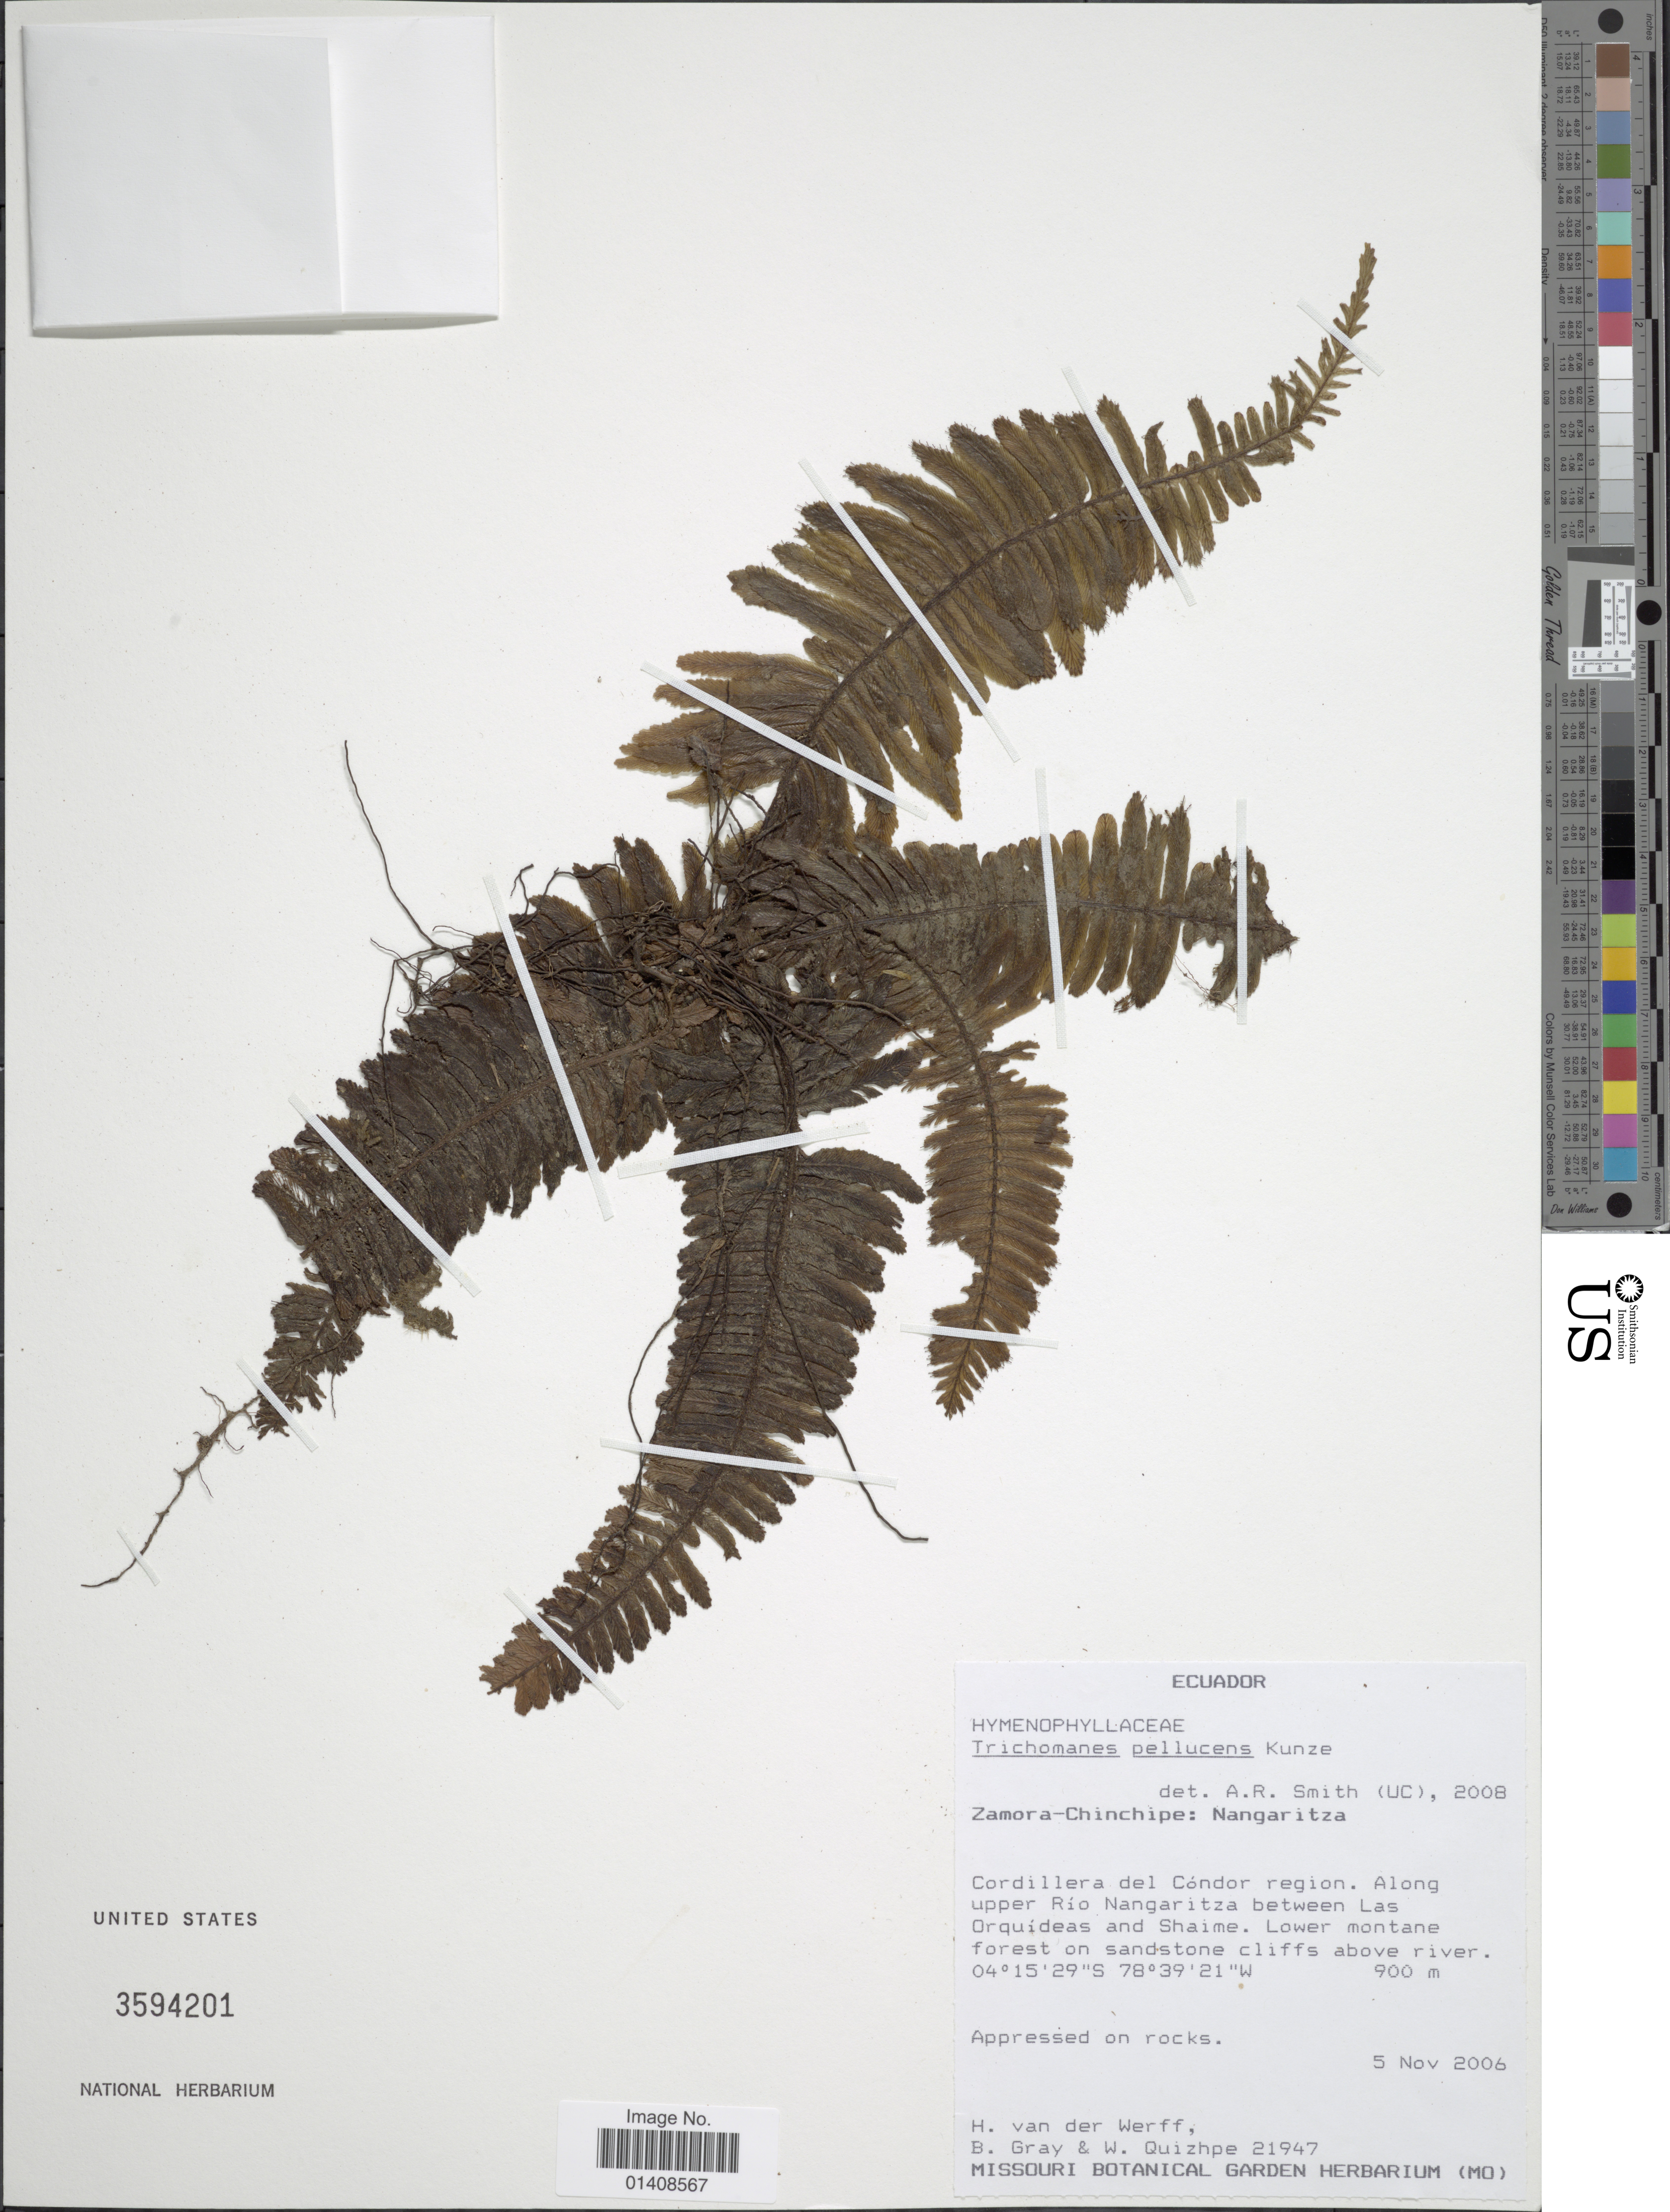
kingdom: Plantae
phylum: Tracheophyta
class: Polypodiopsida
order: Hymenophyllales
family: Hymenophyllaceae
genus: Trichomanes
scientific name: Trichomanes pellucens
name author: Kunze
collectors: H. van der Werff, B. Gray & W. Quizhpe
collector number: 21947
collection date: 2006-11-05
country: Ecuador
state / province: Zamora-Chinchipe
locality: Nangaritza. Cordillera del Condor region. Along upper Rio Nnagaritza between las Orquideas and Shaime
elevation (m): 900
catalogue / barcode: US 3594201